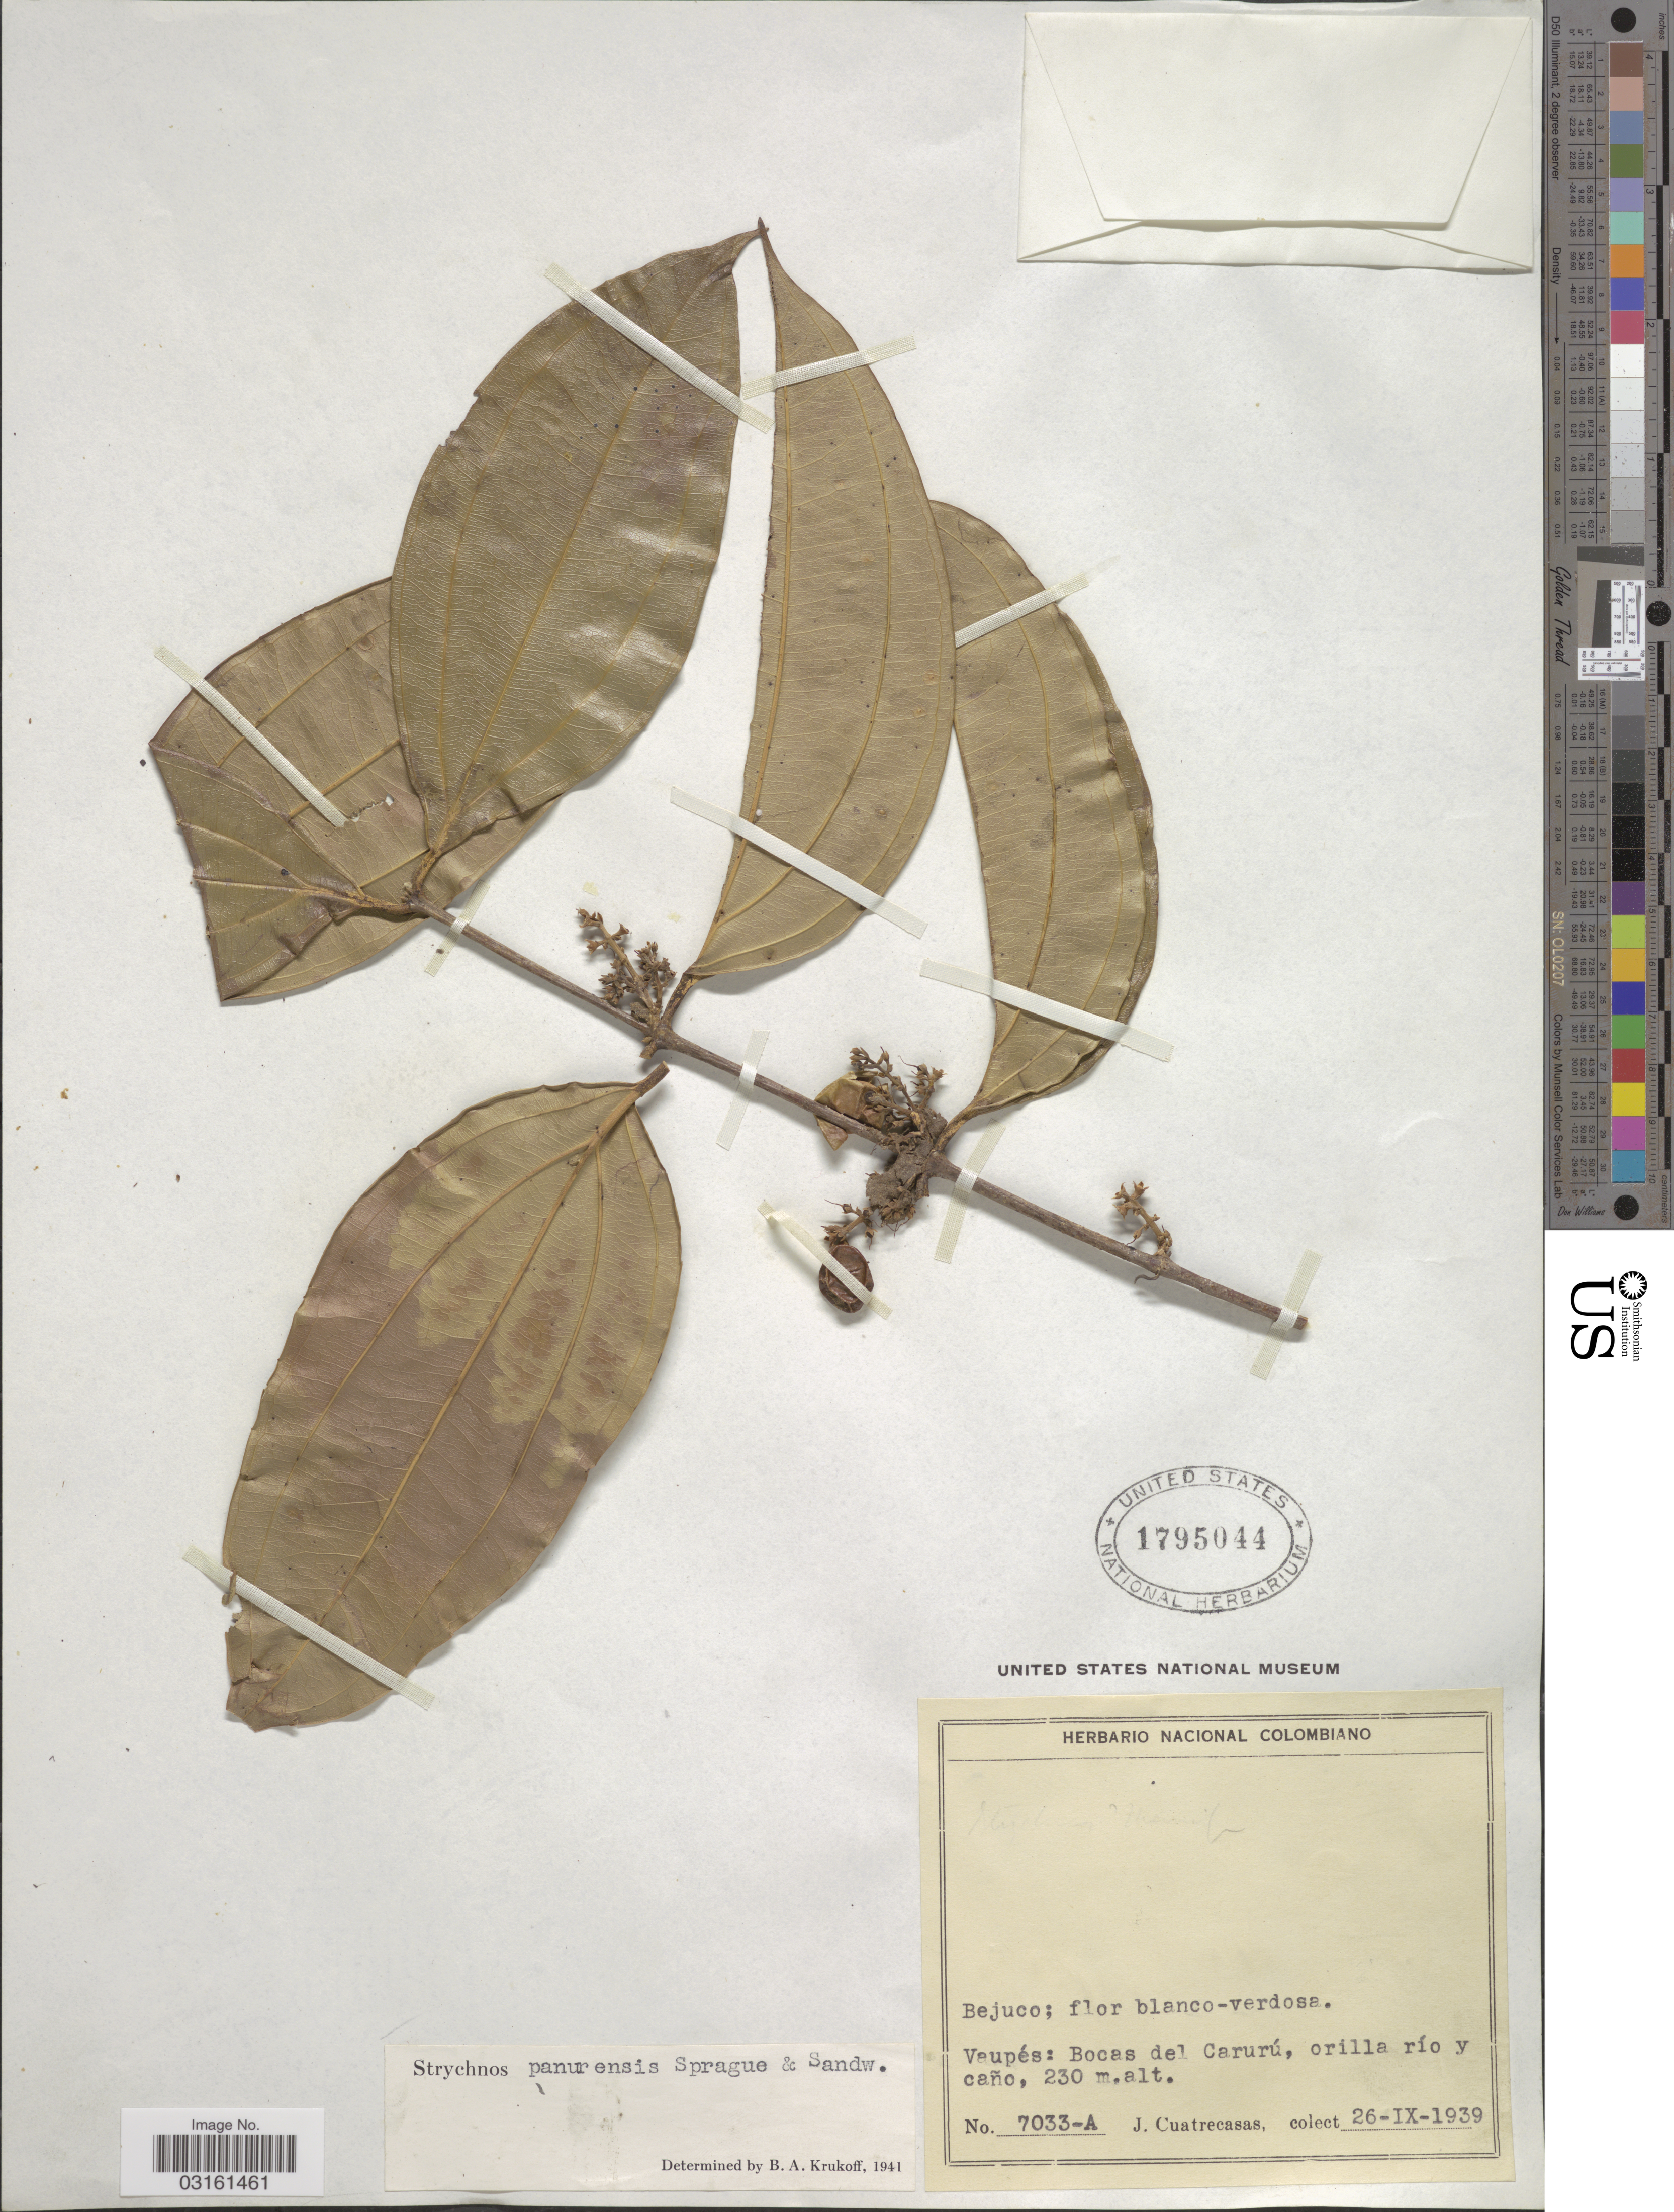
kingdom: Plantae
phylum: Tracheophyta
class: Magnoliopsida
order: Gentianales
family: Loganiaceae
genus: Strychnos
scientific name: Strychnos panurensis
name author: Sprague & Sandwith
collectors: J. Cuatrecasas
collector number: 7033-A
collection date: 1939-09-26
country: Colombia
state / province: Vaupés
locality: Vaupés: Bocas del Carurú, orilla río y caño.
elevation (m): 230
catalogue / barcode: US 1795044